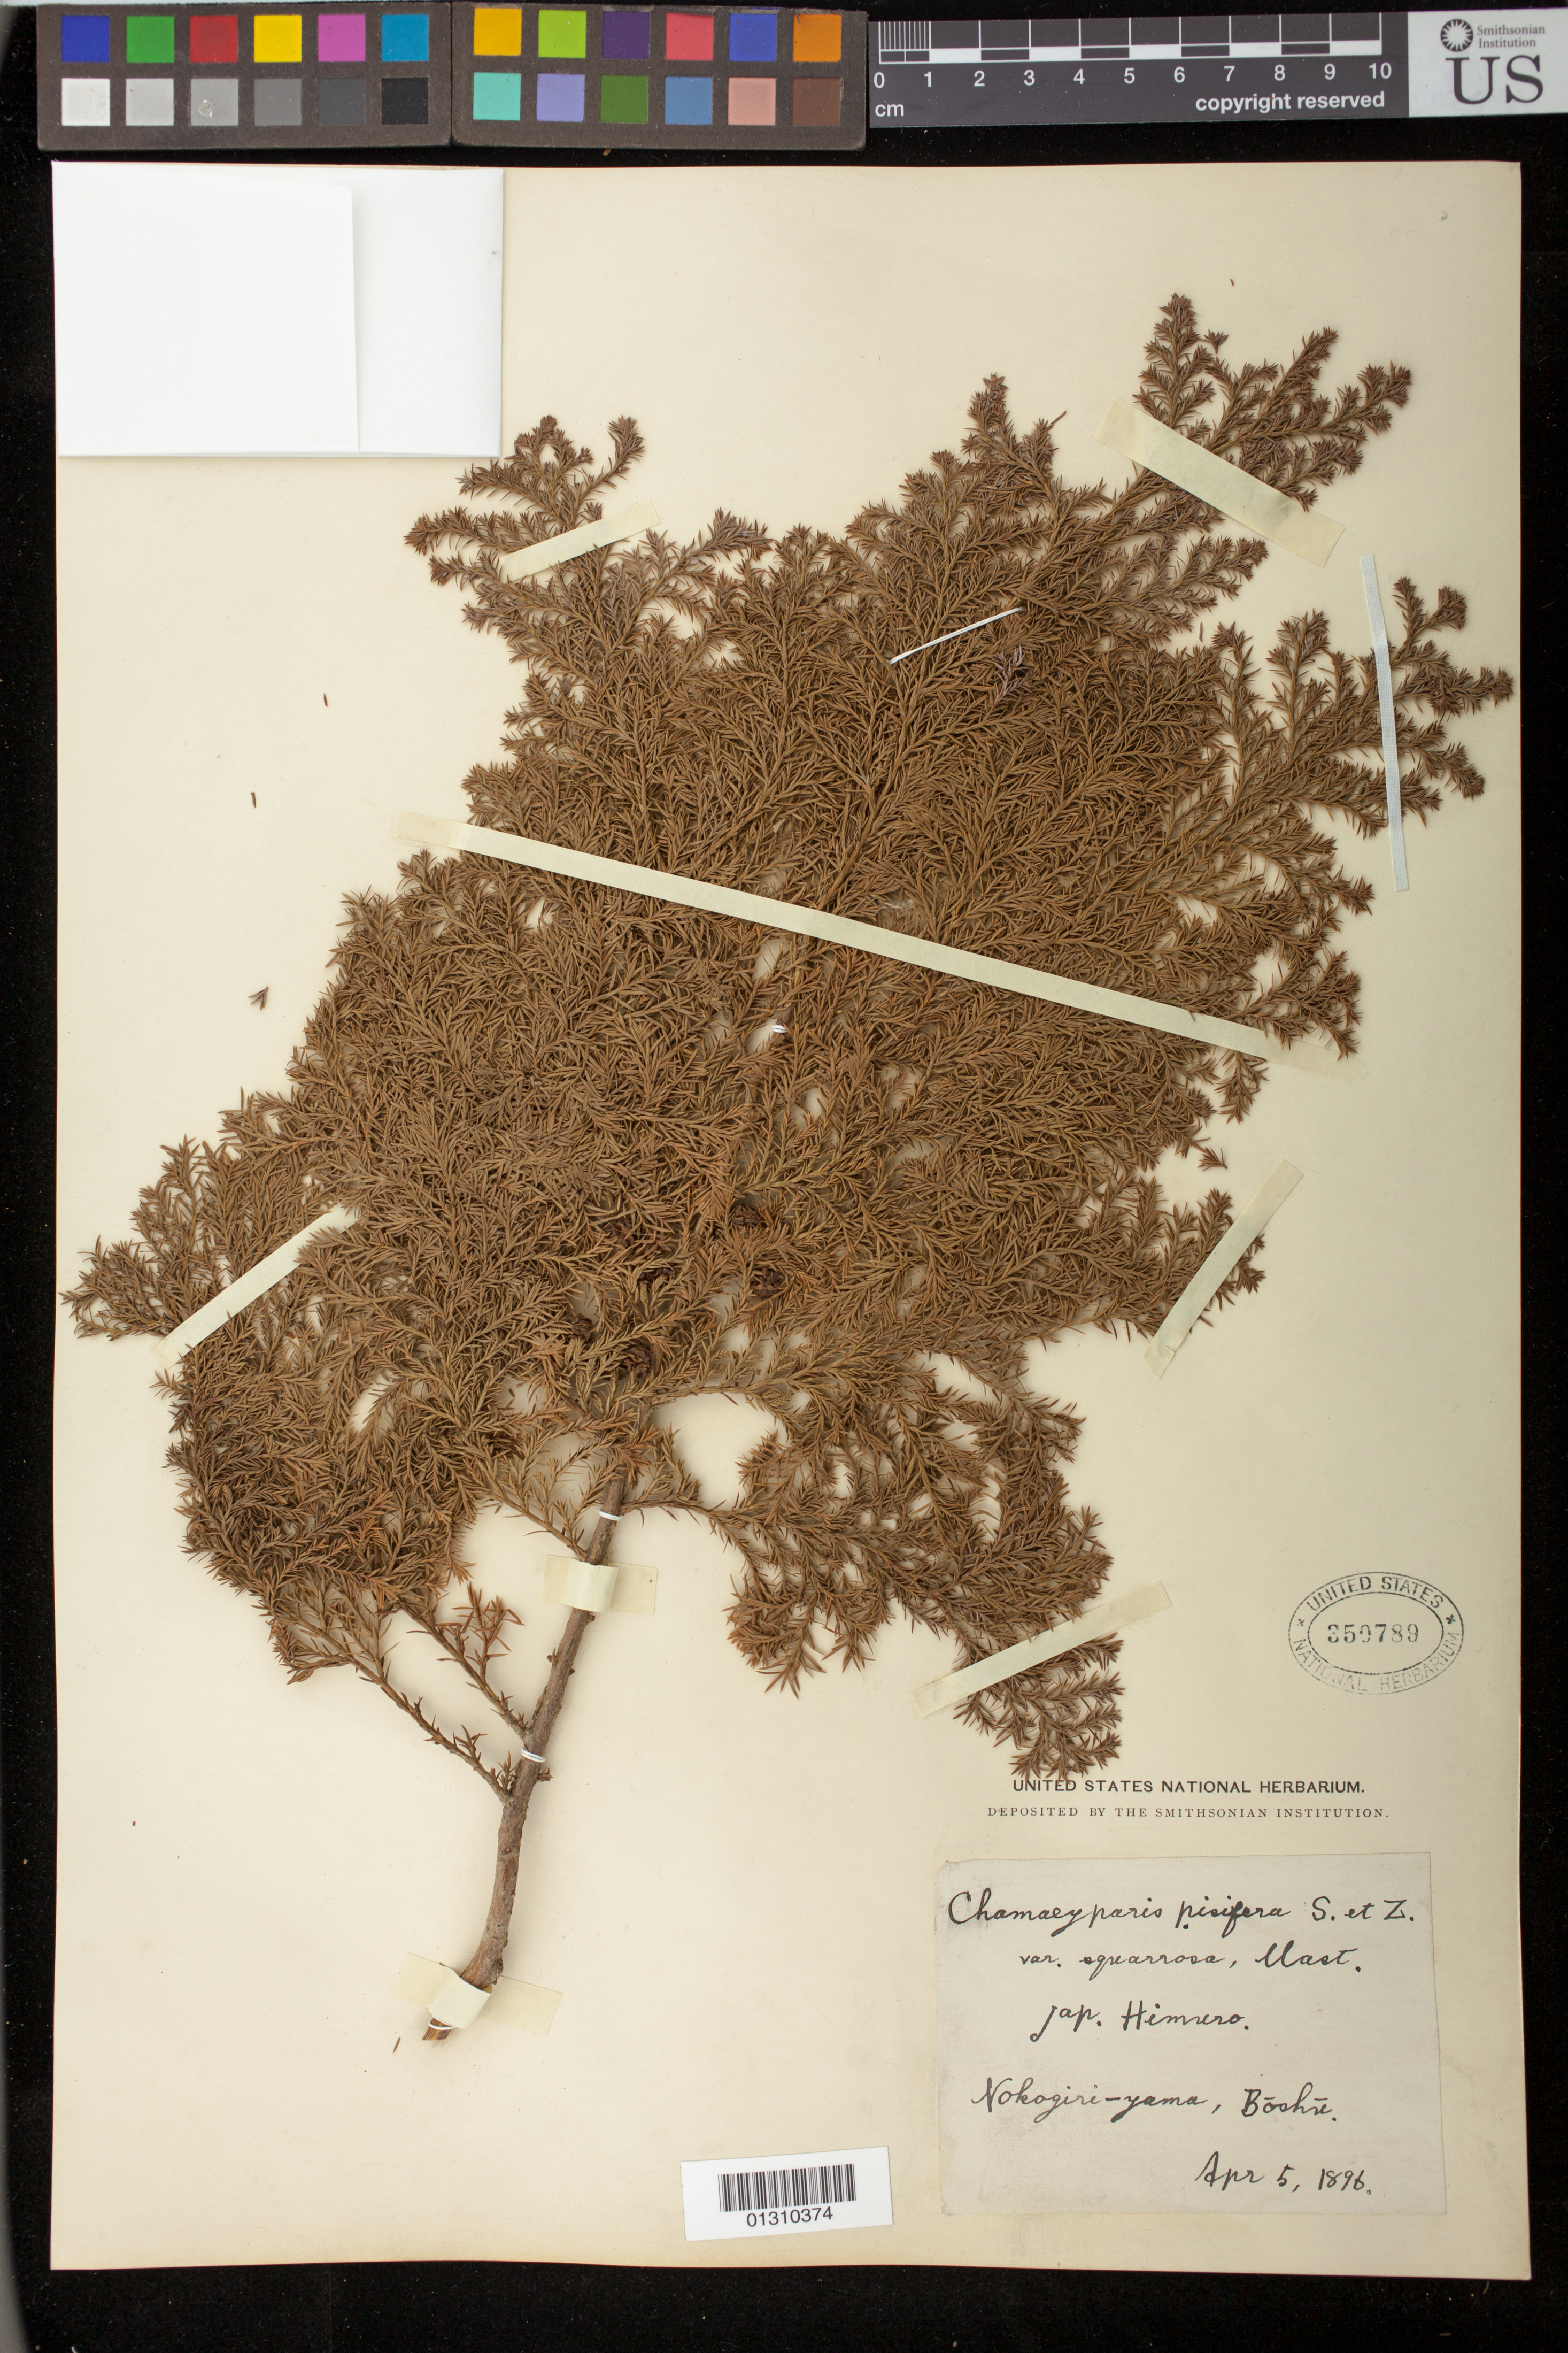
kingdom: Plantae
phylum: Tracheophyta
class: Pinopsida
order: Pinales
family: Cupressaceae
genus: Chamaecyparis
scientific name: Chamaecyparis pisifera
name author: (Siebold & Zucc.) Endl.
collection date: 1896-04-05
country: Japan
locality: Nokogiri-yama, Boshu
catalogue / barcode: US 350789